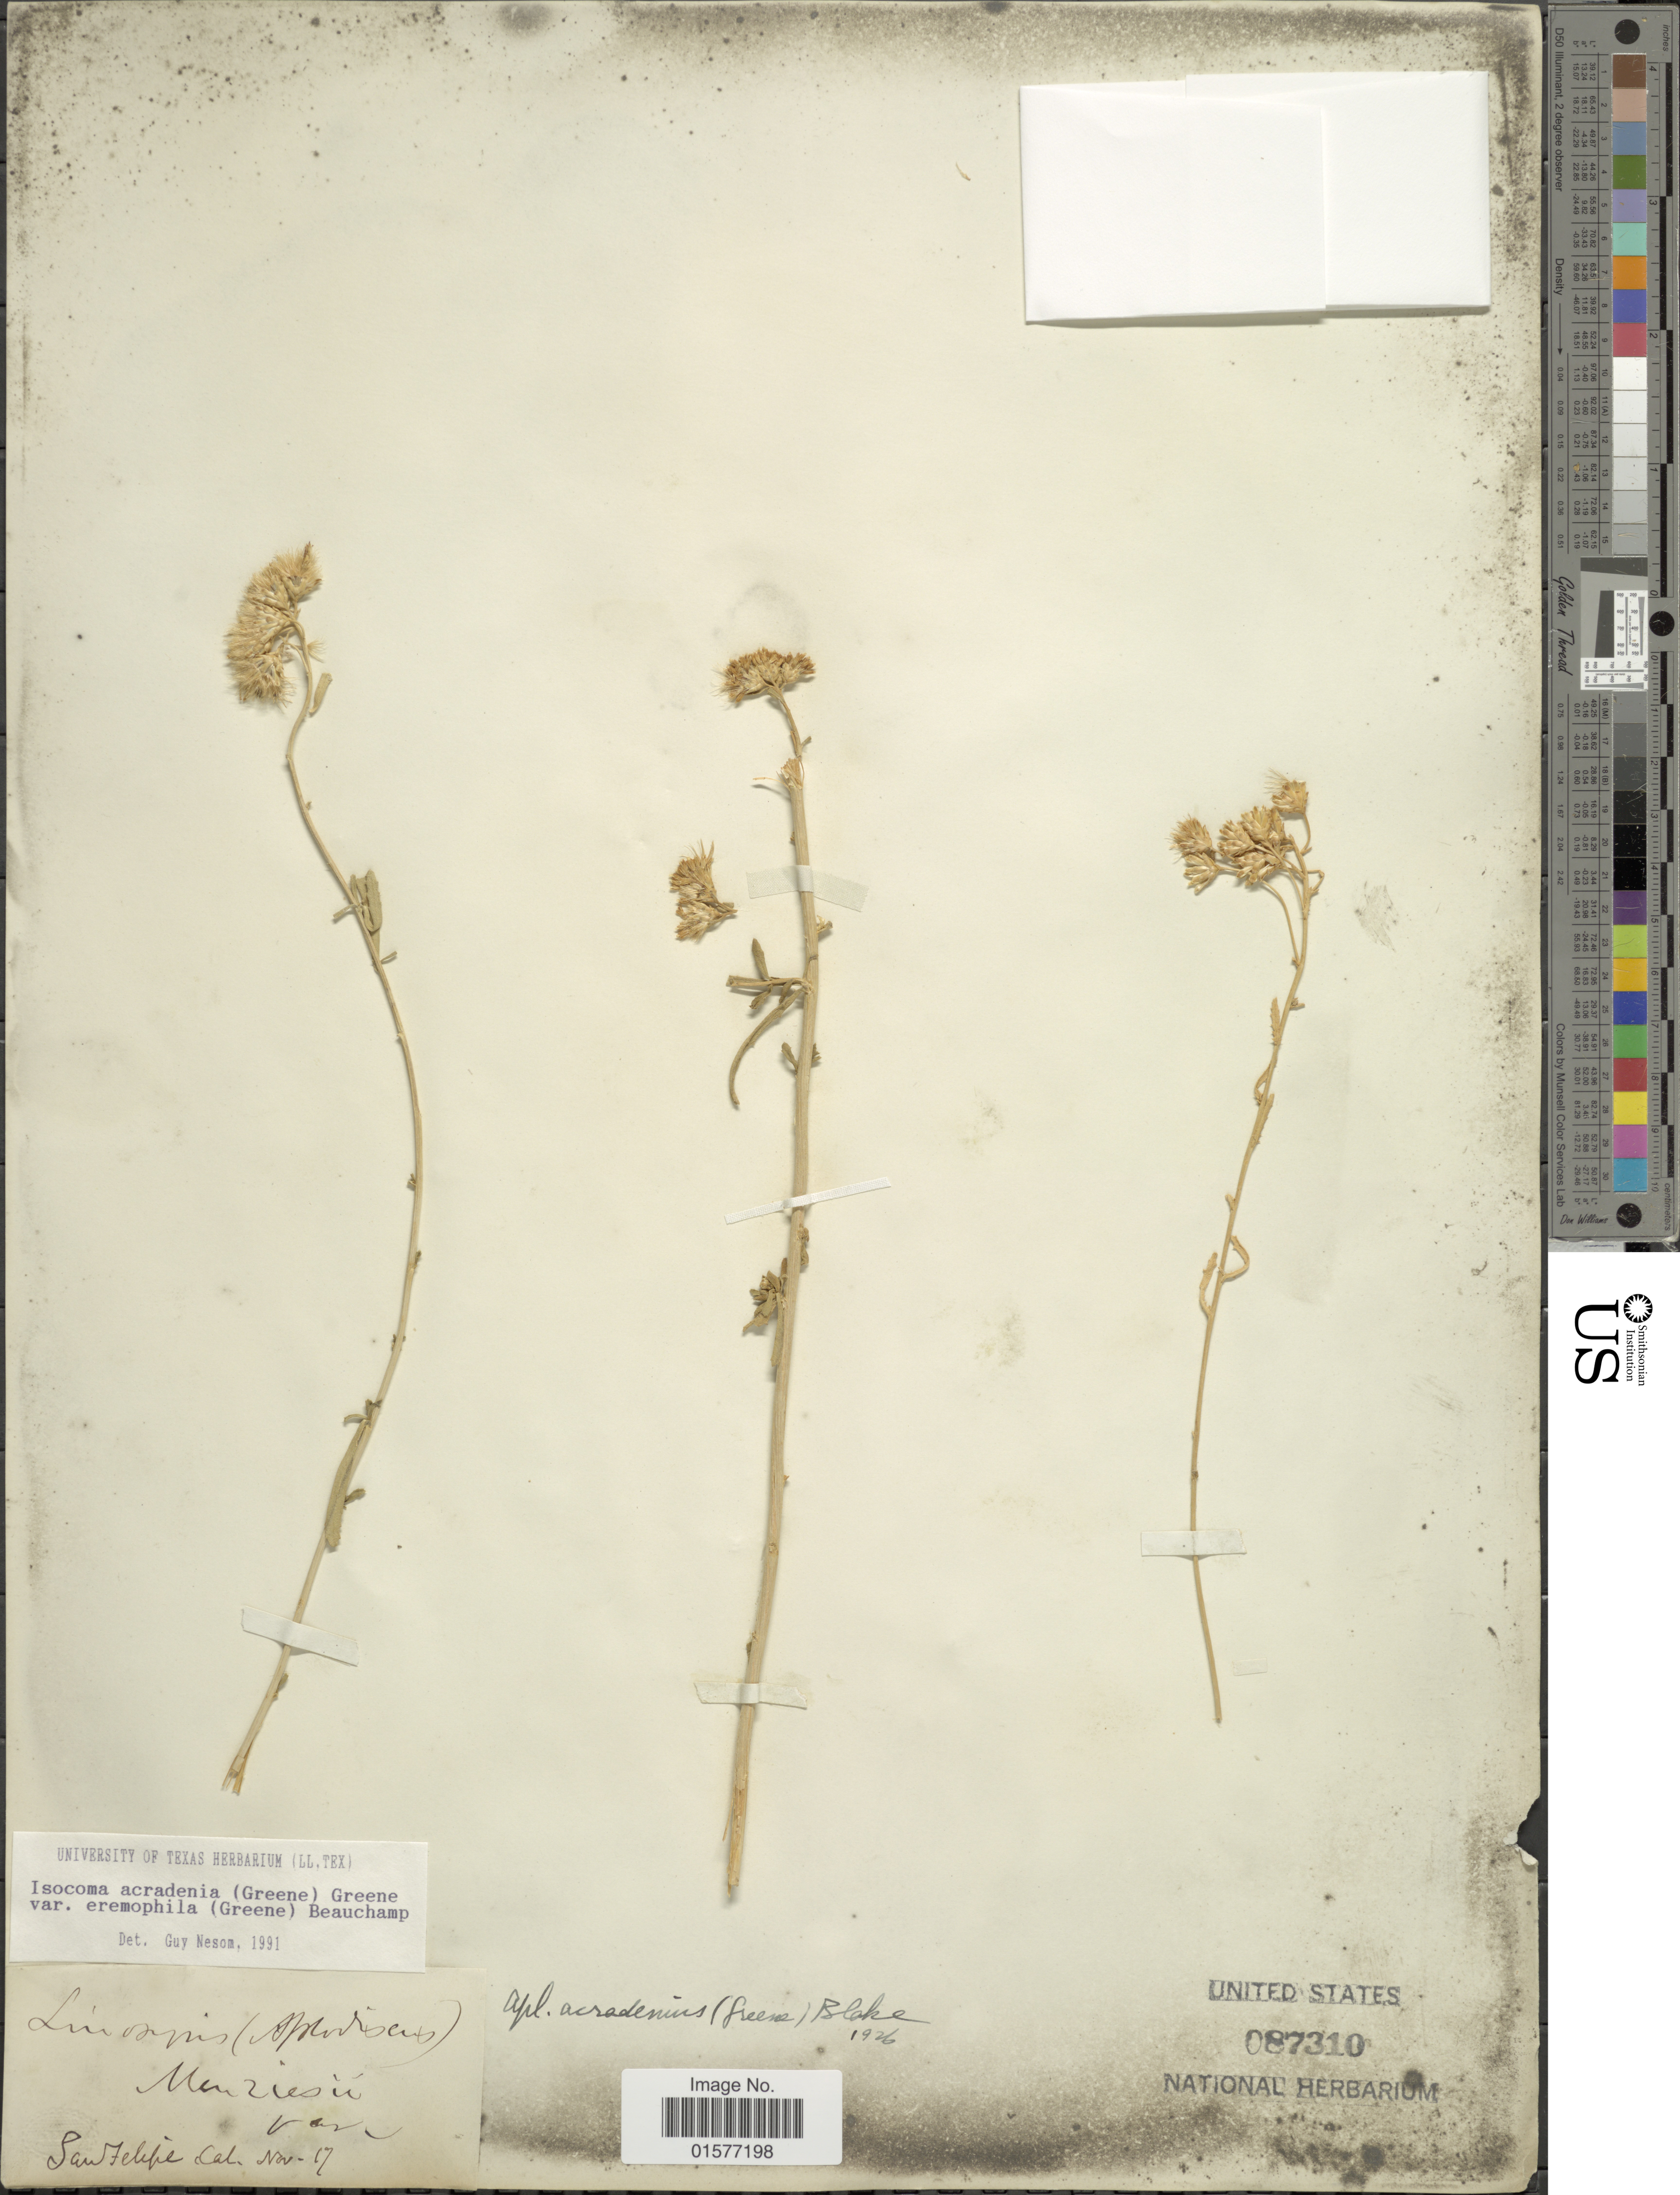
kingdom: Plantae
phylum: Tracheophyta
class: Magnoliopsida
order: Asterales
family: Asteraceae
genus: Isocoma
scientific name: Isocoma acradenia var. eremophila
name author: (S.W. Greene) G.L. Nesom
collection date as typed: Transcribed d/m/y: /11/17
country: United States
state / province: California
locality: San Felipe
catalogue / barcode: US 87310